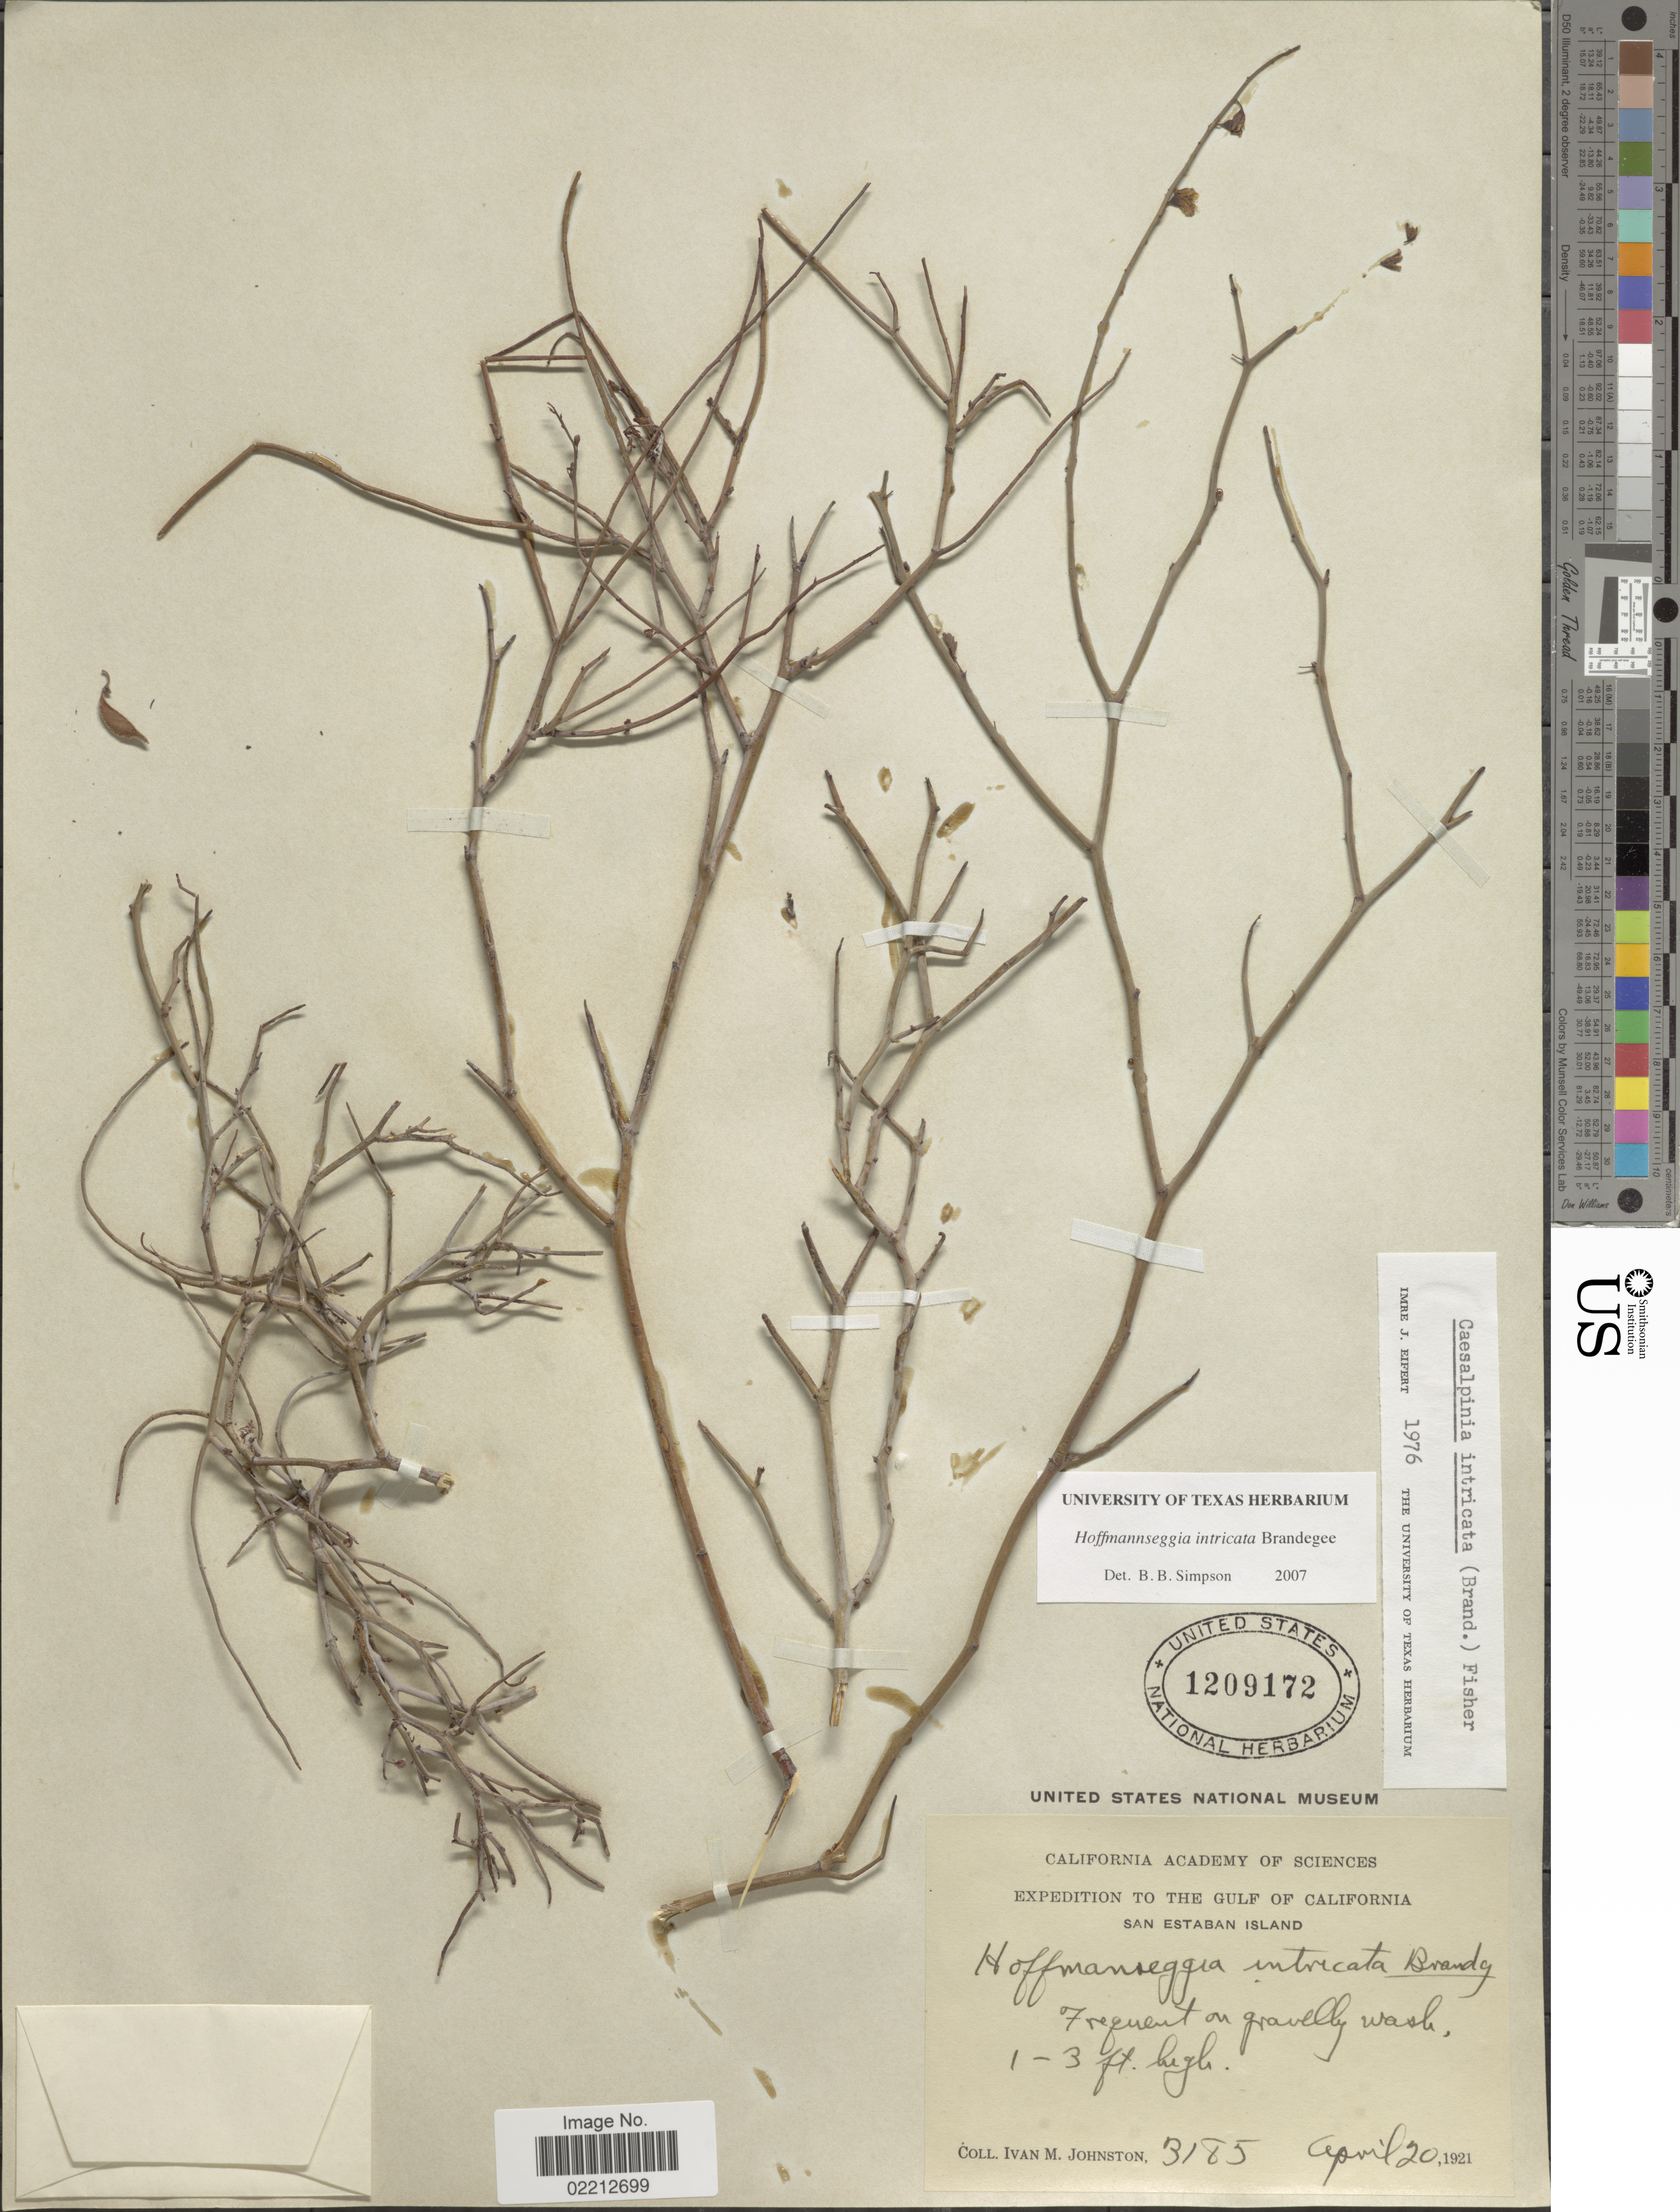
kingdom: Plantae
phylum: Tracheophyta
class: Magnoliopsida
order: Fabales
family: Fabaceae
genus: Hoffmannseggia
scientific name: Hoffmannseggia intricata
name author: Brandegee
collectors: I.M. Johnston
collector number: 3185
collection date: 1921-04-20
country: United States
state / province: California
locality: The Gulf Of California, San Estaban Island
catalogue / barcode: US 1209172